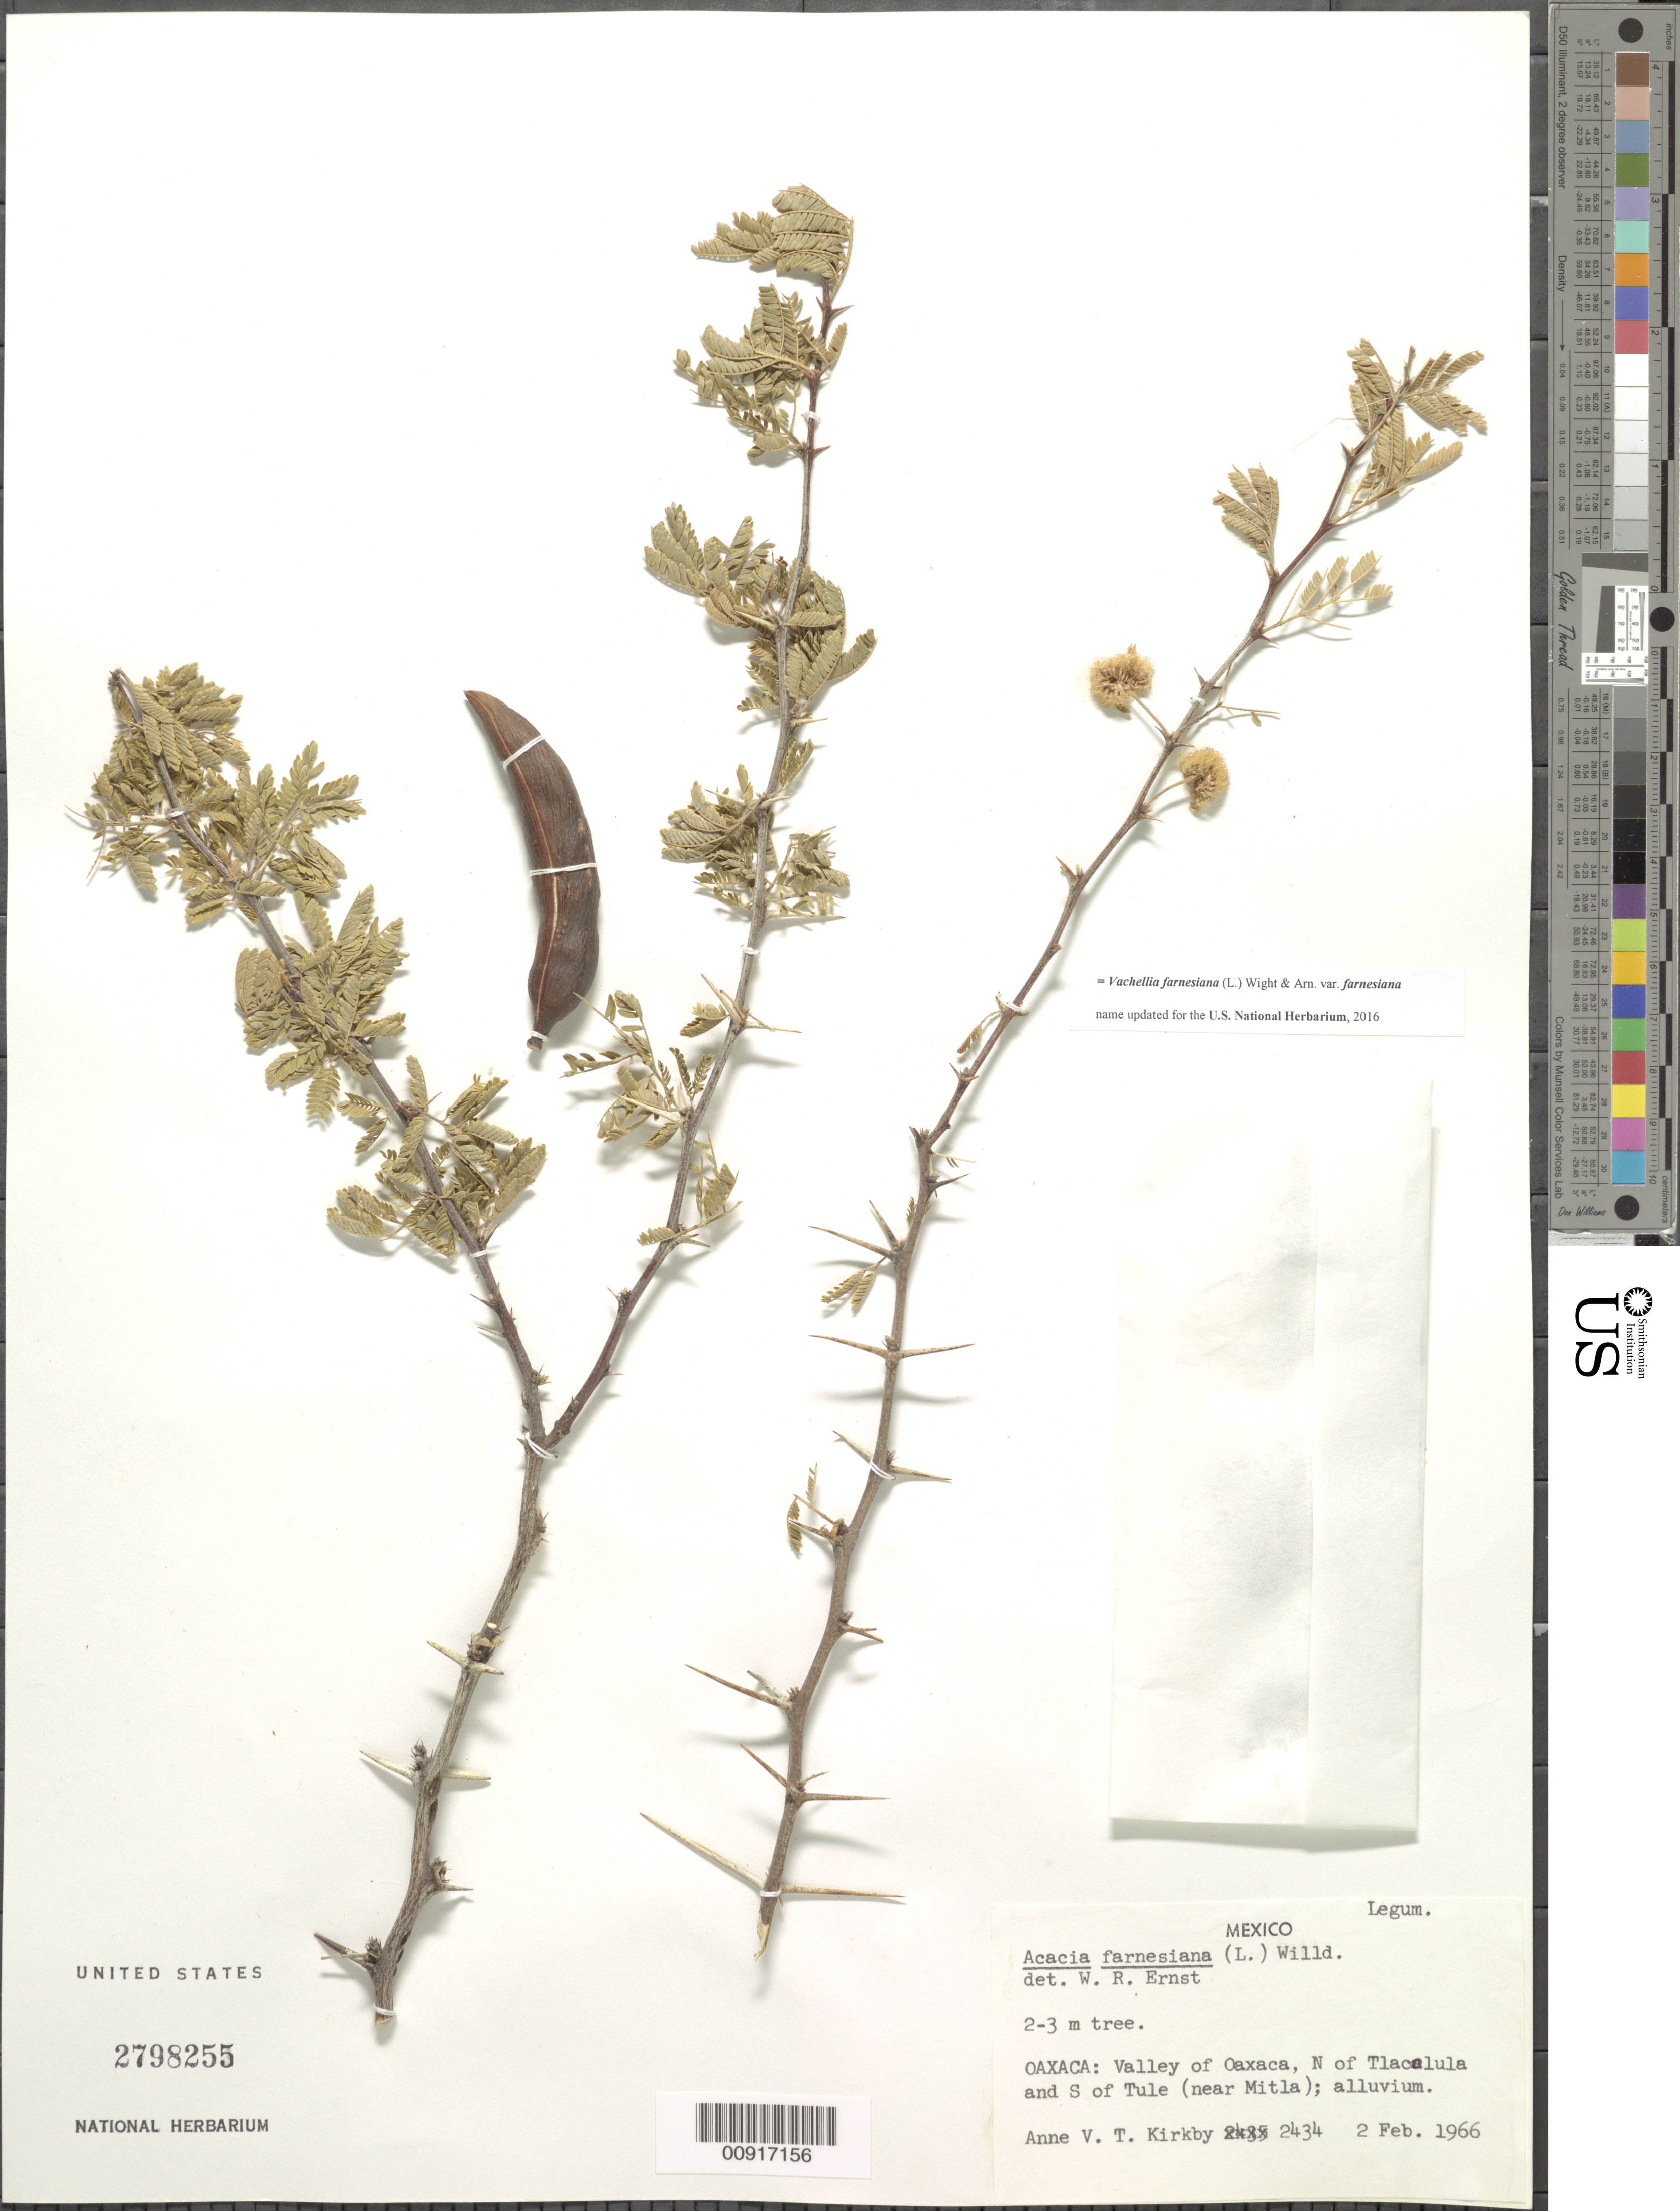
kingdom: Plantae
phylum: Tracheophyta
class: Magnoliopsida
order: Fabales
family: Fabaceae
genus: Vachellia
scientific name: Vachellia farnesiana var. farnesiana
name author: (L.) Wight & Arn.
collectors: A. Kirkby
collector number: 2434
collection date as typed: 02 Feb 1966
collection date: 1966-02-02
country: Mexico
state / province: Oaxaca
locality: Oaxaca: Valley of Oaxaca, N of Tlacolula and S of Tule (near Mitla).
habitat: Alluvium.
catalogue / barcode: US 2798255